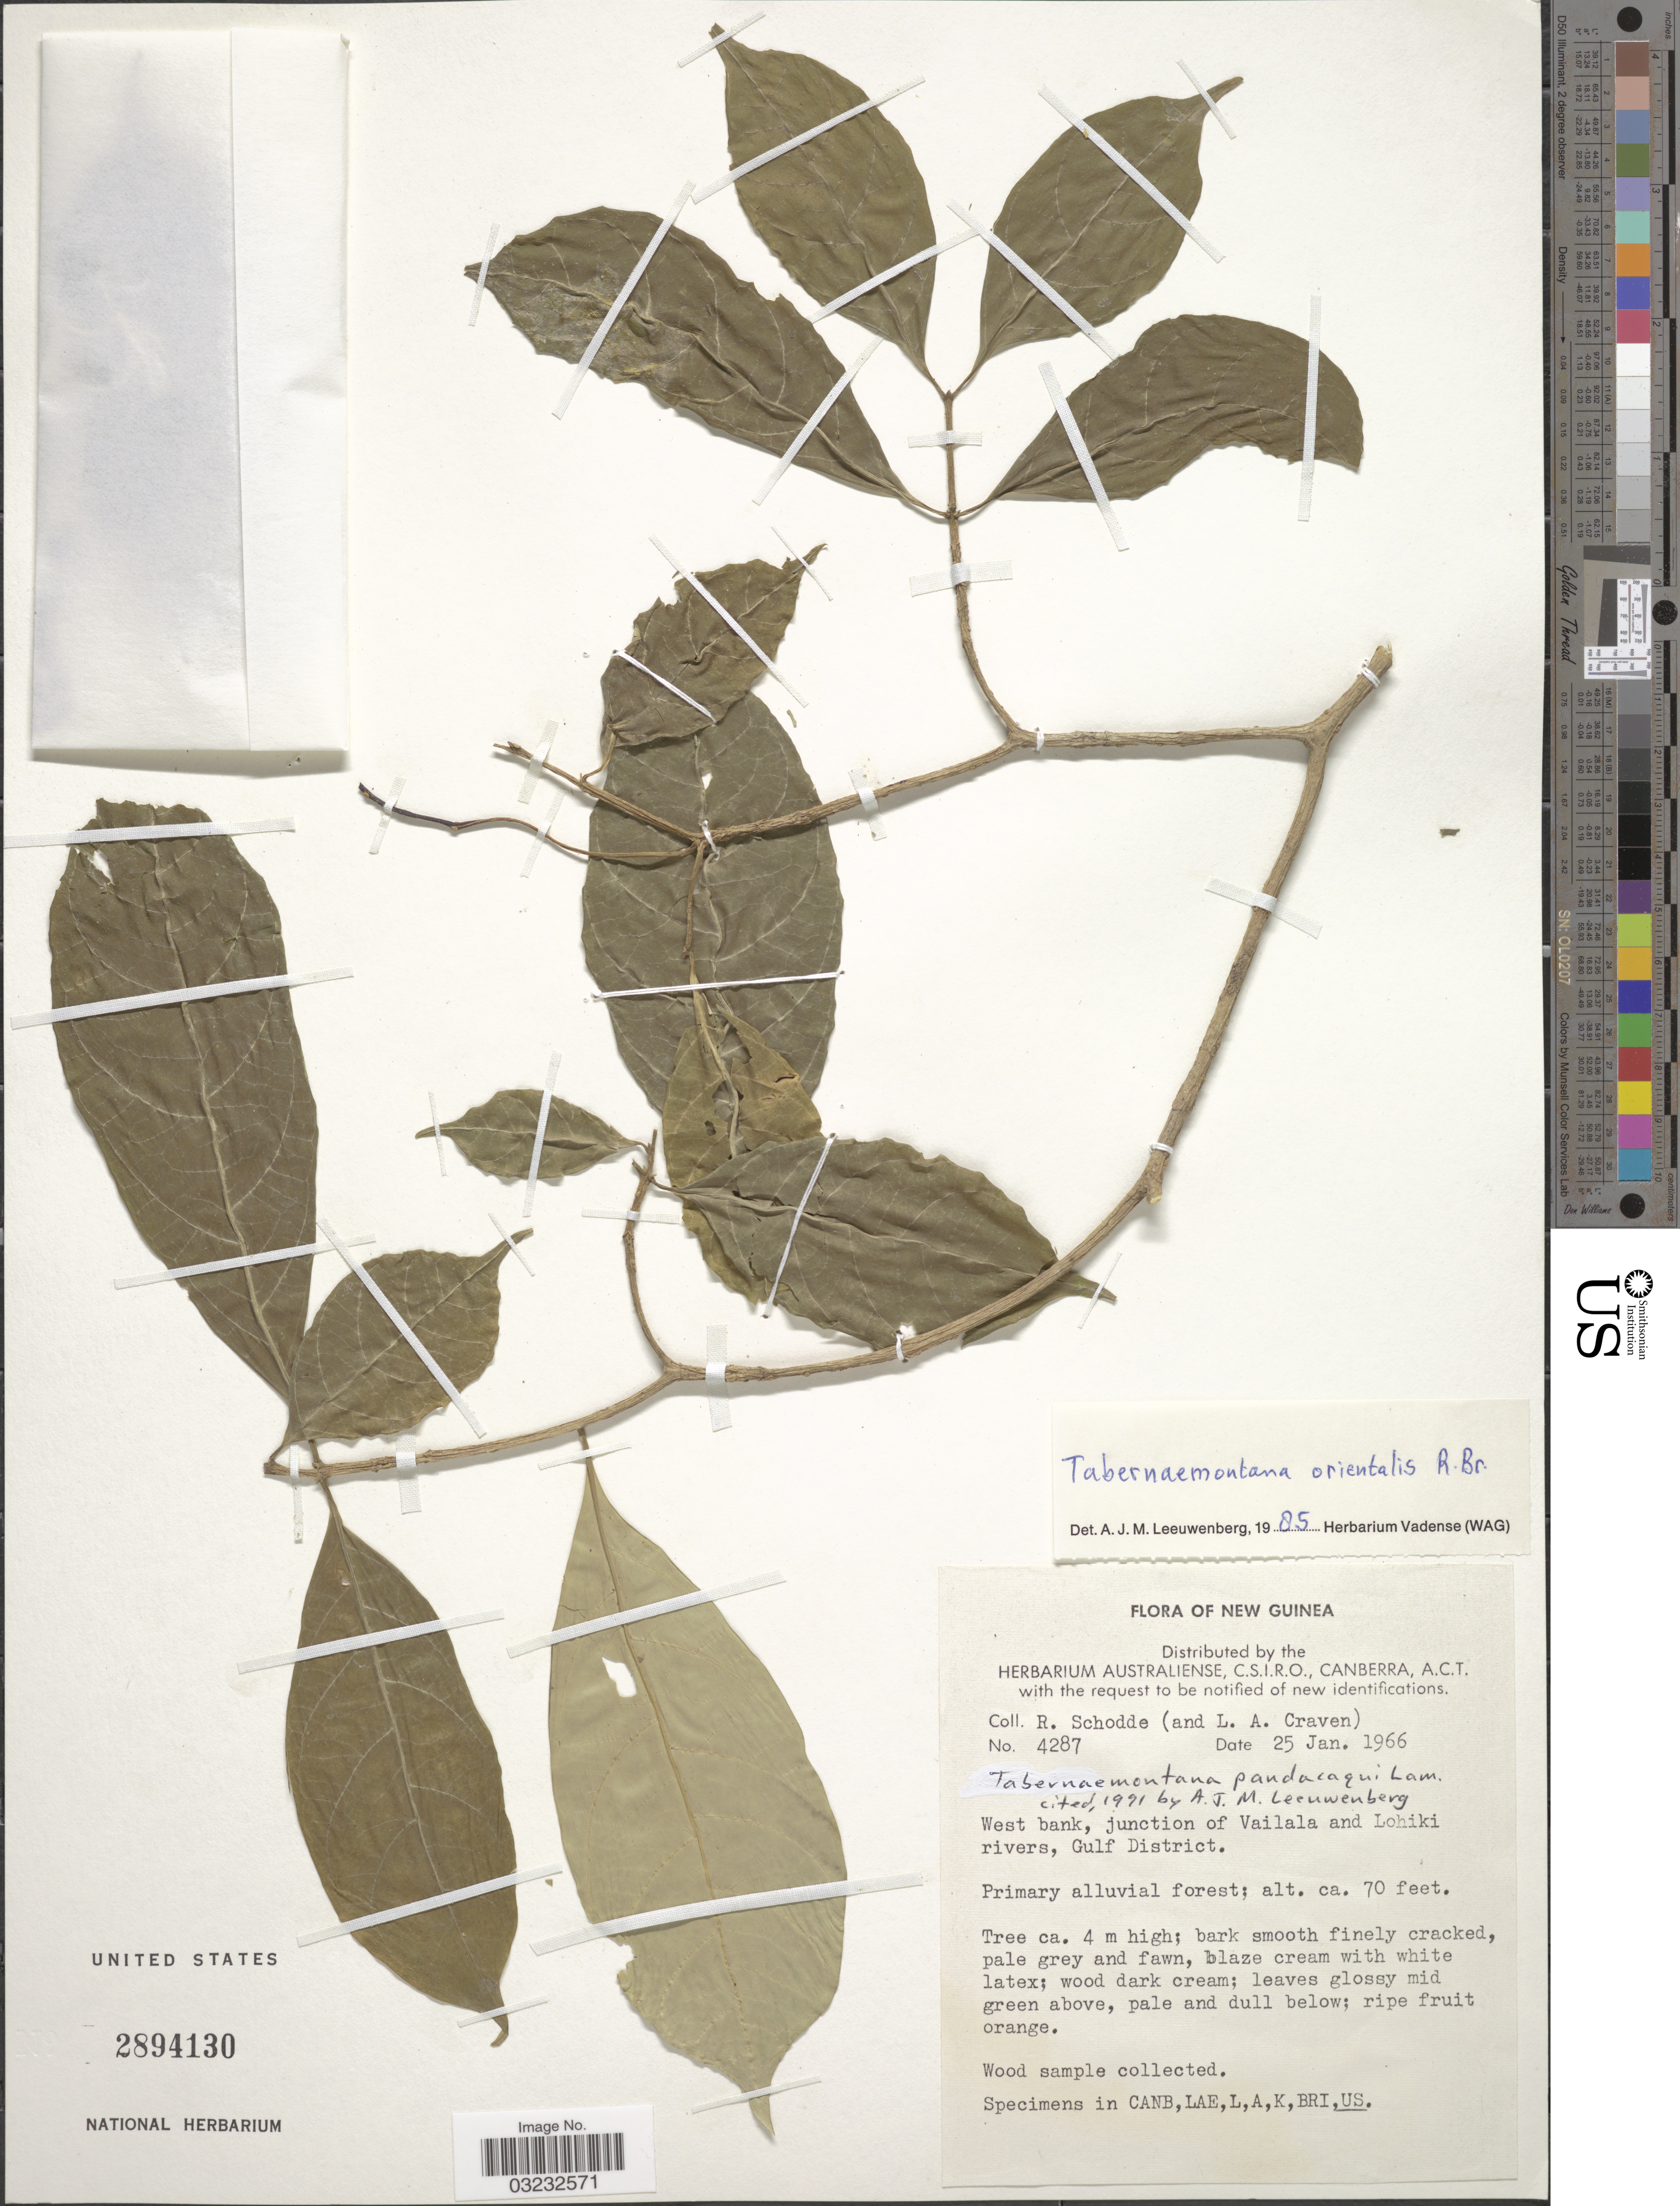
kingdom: Plantae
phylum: Tracheophyta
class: Magnoliopsida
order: Gentianales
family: Apocynaceae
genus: Tabernaemontana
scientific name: Tabernaemontana pandacaqui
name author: Poir.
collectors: R. Schodde & L. A. Craven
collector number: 4287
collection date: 1966-01-25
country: Papua New Guinea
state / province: Gulf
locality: New Guinea, West bank, junction of Vailala and Lohiki rivers, Gulf District.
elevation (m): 21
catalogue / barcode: US 2894130